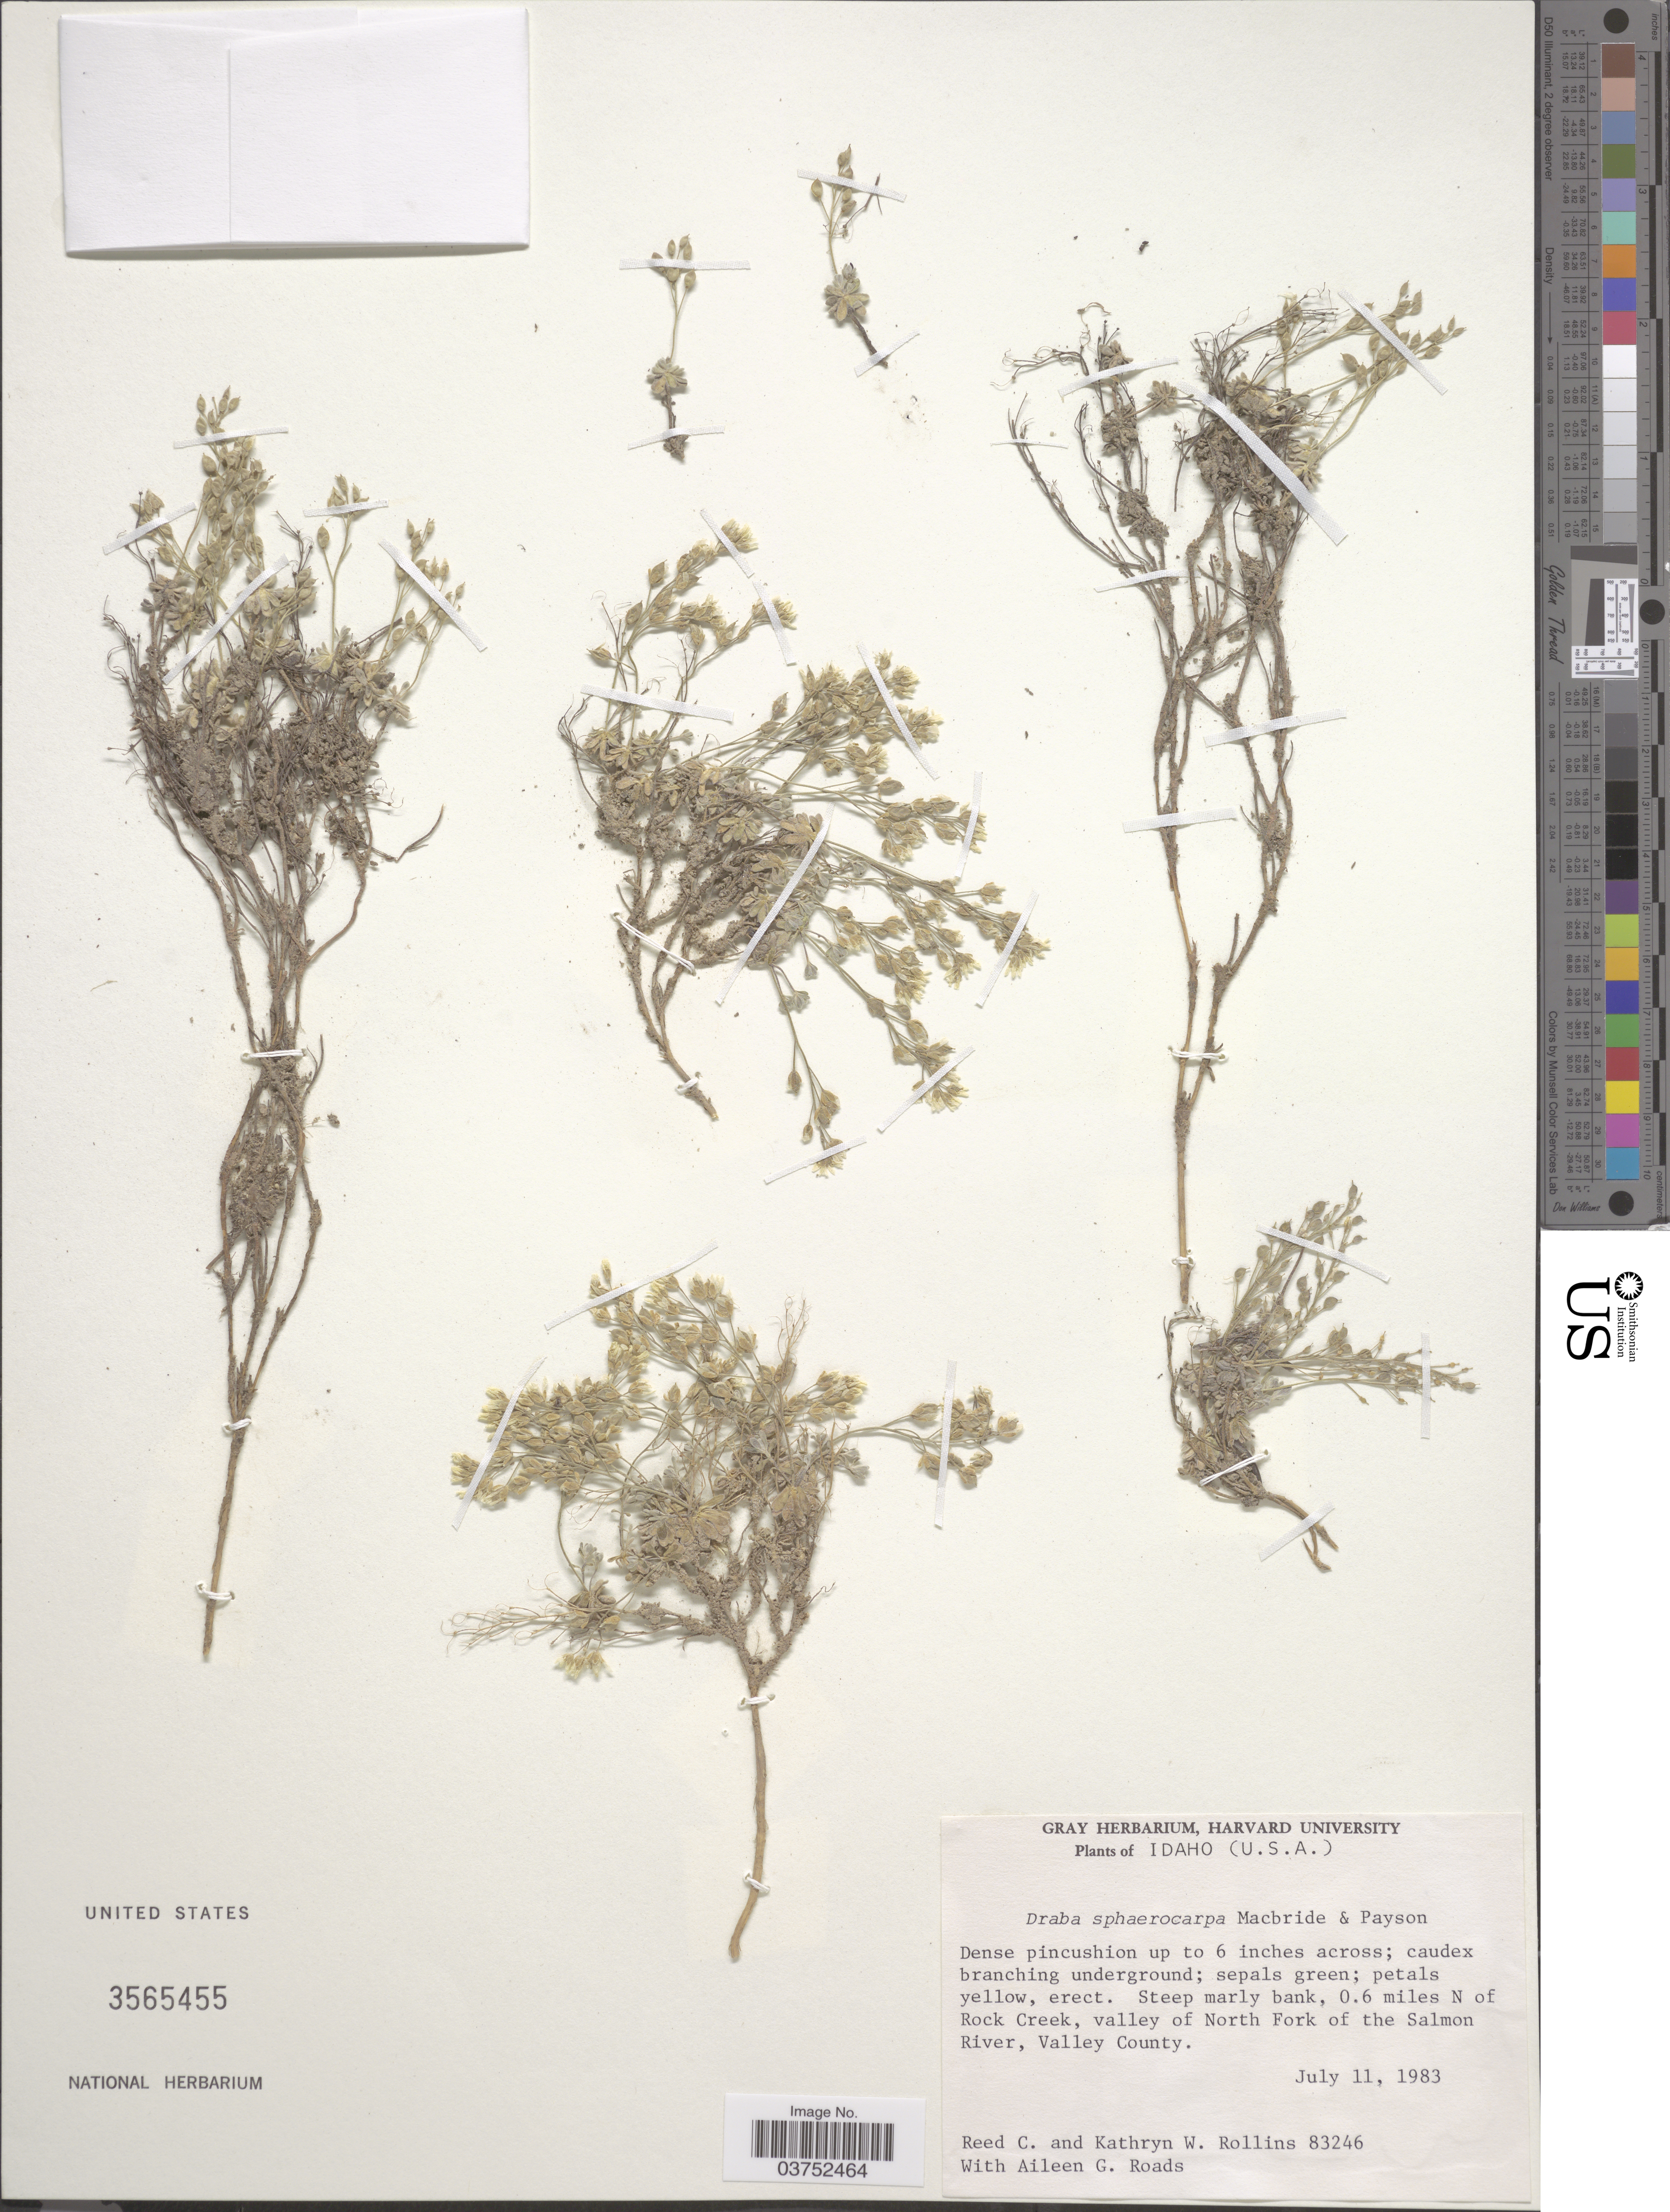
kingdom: Plantae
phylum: Tracheophyta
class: Magnoliopsida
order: Brassicales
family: Brassicaceae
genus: Draba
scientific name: Draba sphaerocarpa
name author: J.F. Macbr. & Payson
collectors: R. C. Rollins, K. W. Rollins & A. Roads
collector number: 83246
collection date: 1983-07-11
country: United States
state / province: Idaho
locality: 0.6 miles N of Rock Creek, valley of North Fork of the Salmon River, Valley County.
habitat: steep marly bank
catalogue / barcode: US 3565455